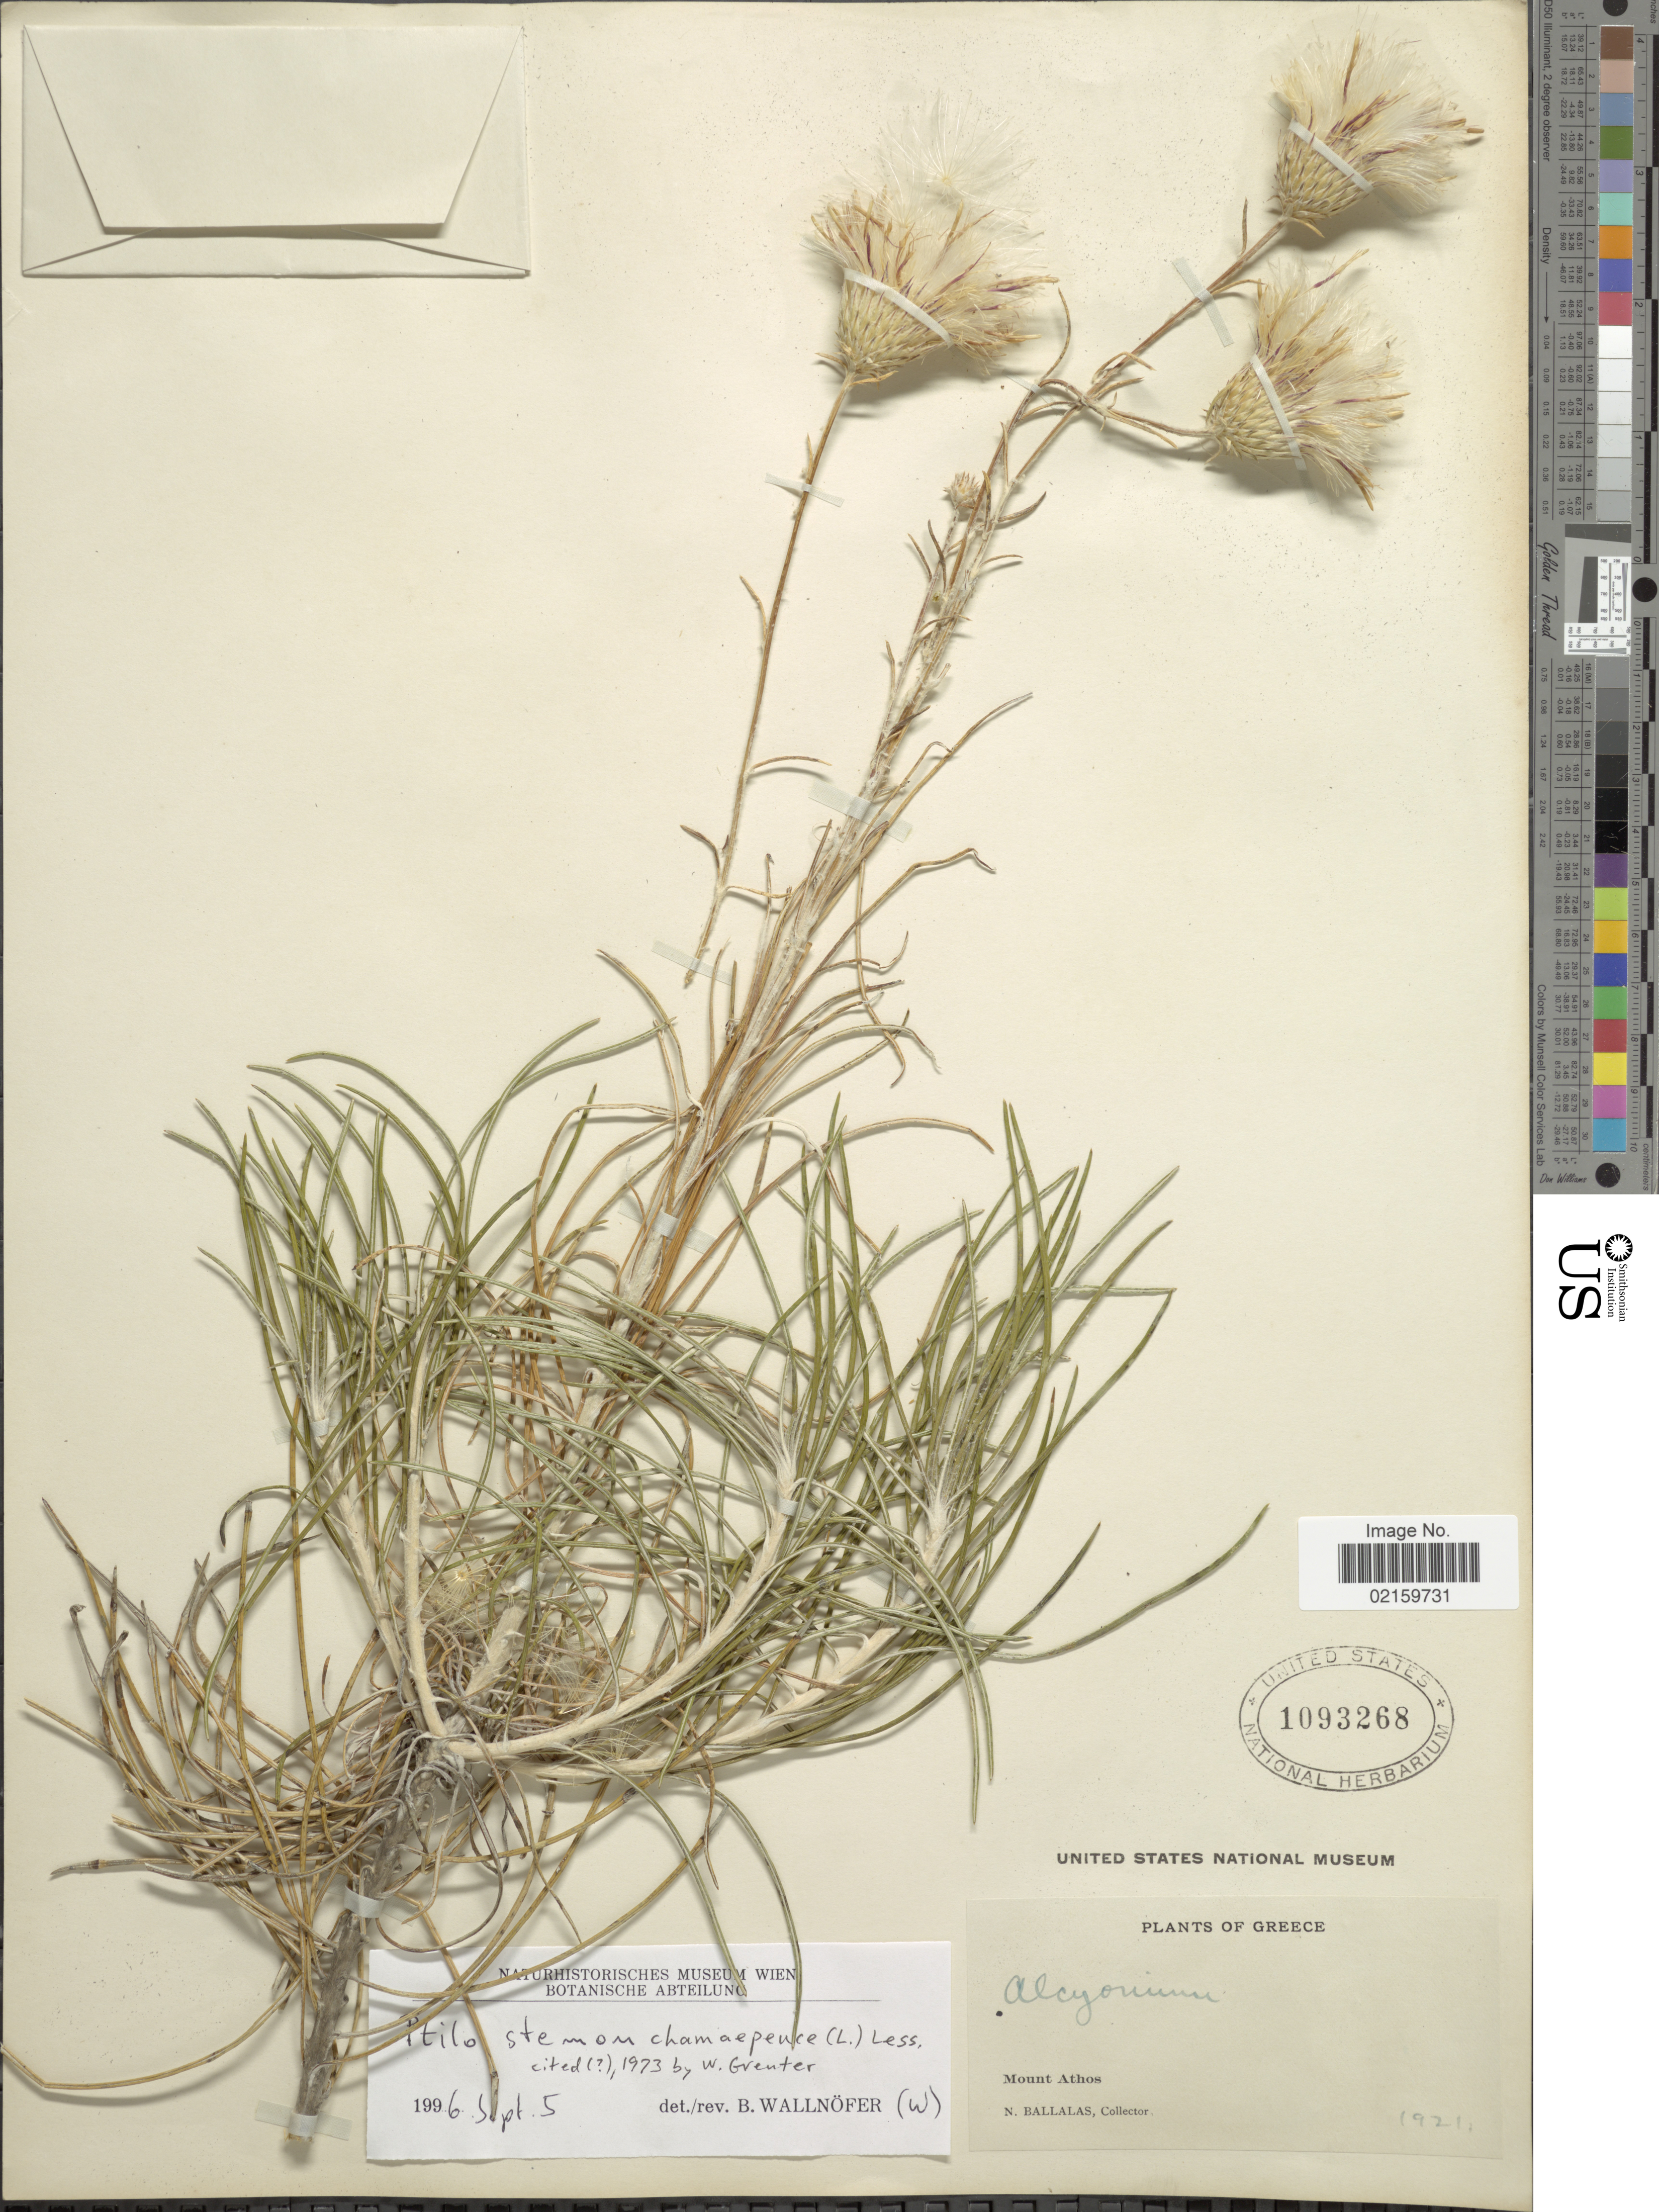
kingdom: Plantae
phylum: Tracheophyta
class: Magnoliopsida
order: Asterales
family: Asteraceae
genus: Ptilostemon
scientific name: Ptilostemon chamaepeuce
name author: (L.) Less.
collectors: N. Ballalas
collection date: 1921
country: Greece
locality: Mount Athos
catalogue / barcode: US 1093268